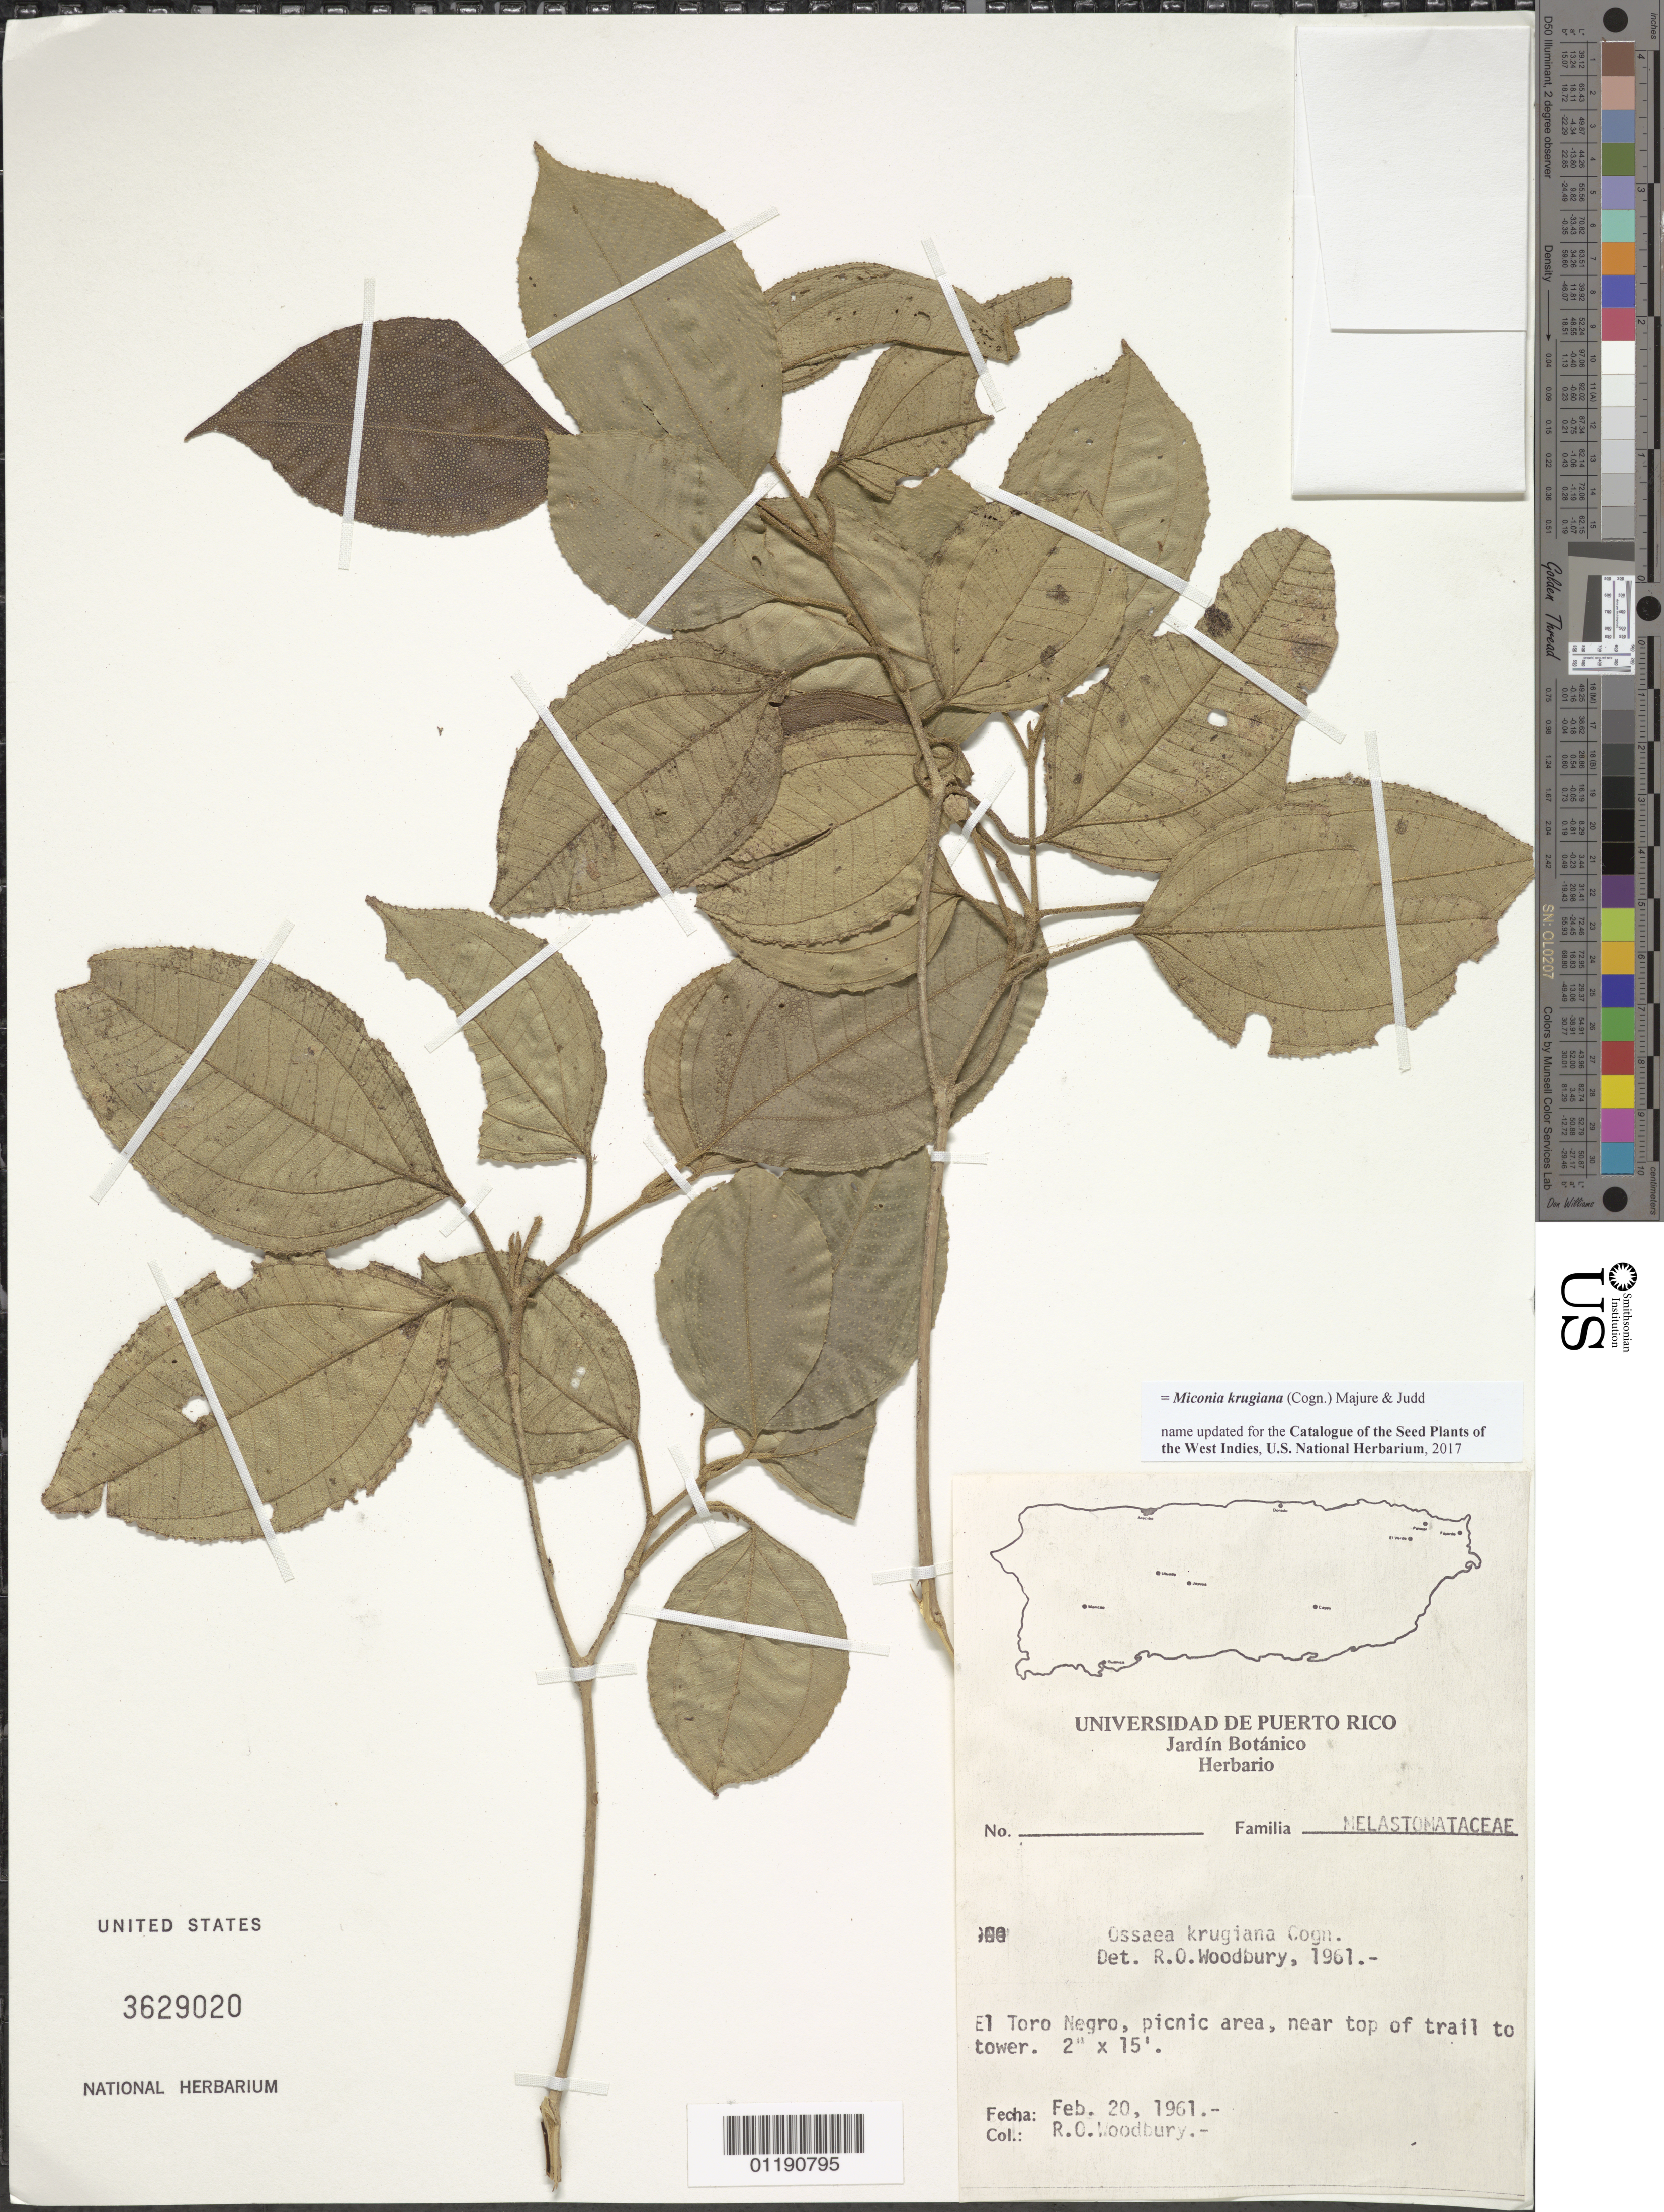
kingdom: Plantae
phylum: Tracheophyta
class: Magnoliopsida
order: Myrtales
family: Melastomataceae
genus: Miconia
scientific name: Miconia krugiana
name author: (Cogn.) Majure & Judd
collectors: R. O. Woodbury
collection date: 1961-02-20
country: Puerto Rico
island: Puerto Rico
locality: El Toro Negro, picnic area, near top of trail to tower.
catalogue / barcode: US 3629020